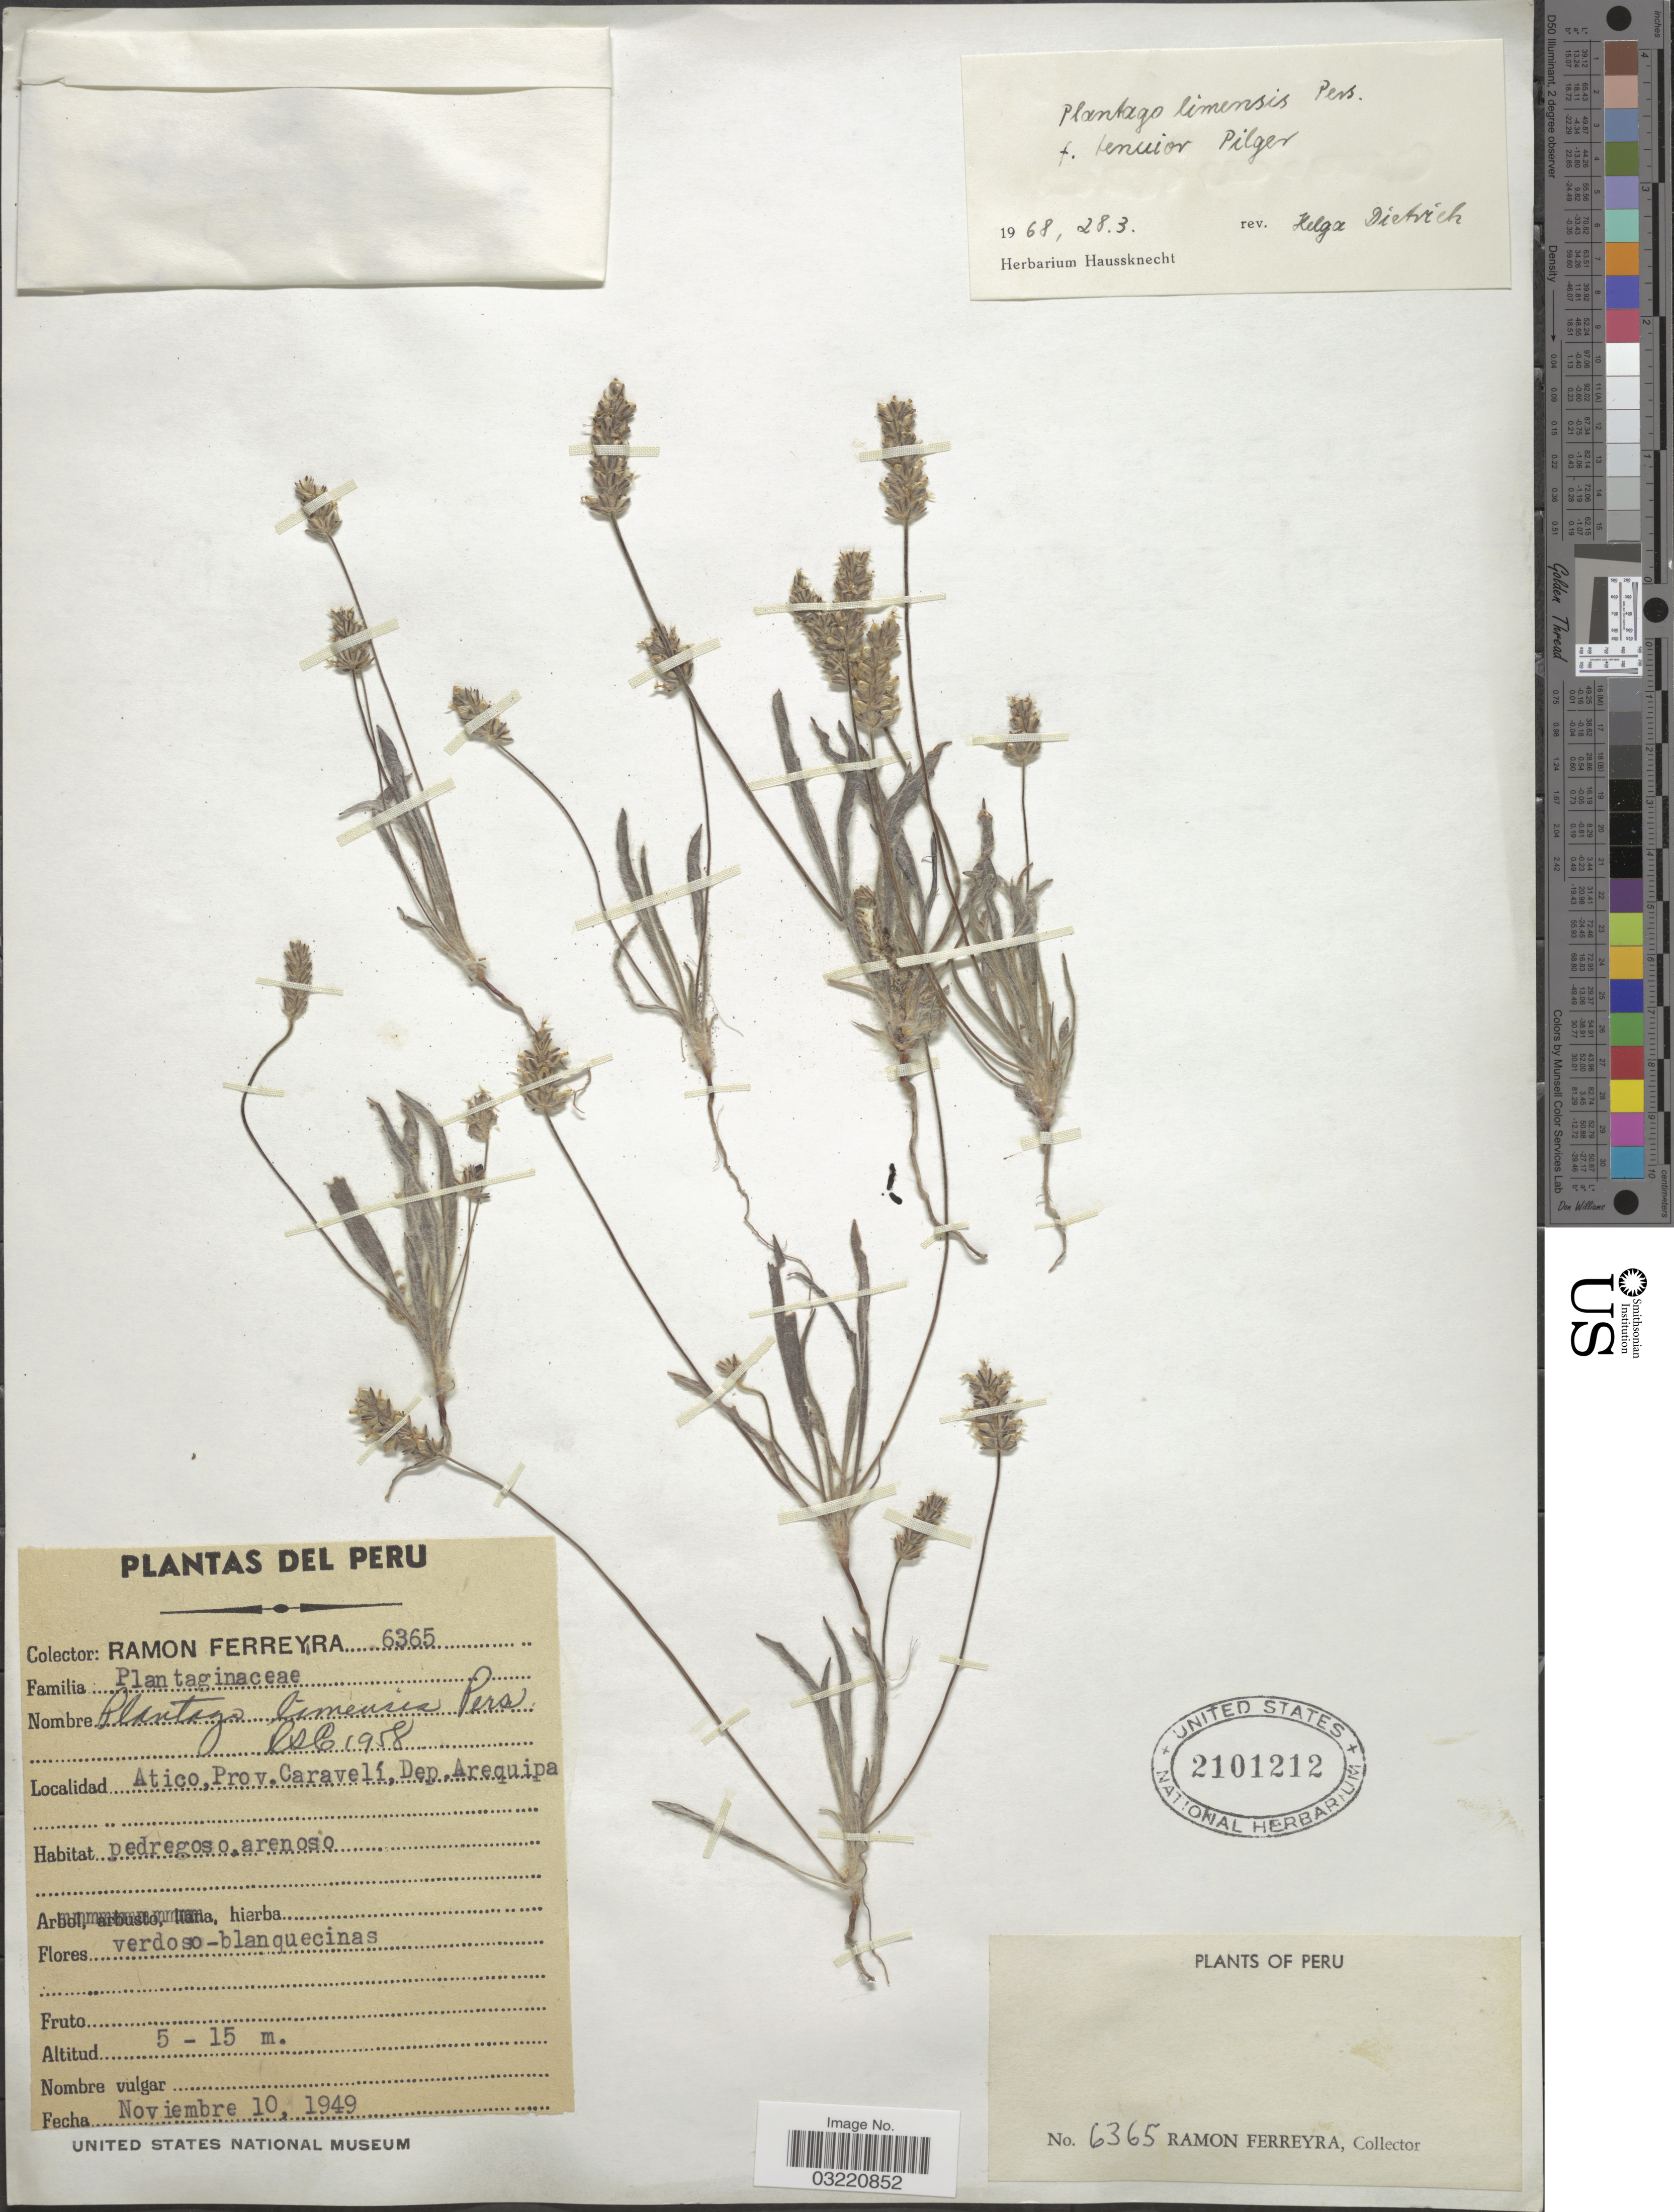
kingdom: Plantae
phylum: Tracheophyta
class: Magnoliopsida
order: Lamiales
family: Plantaginaceae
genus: Plantago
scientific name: Plantago limensis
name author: Pers.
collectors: R. A. Ferreyra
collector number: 6365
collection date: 1949-11-10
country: Peru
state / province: Arequipa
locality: Atico, Prov. Caravelí, Dep. Arequipa.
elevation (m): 5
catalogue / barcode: US 2101212